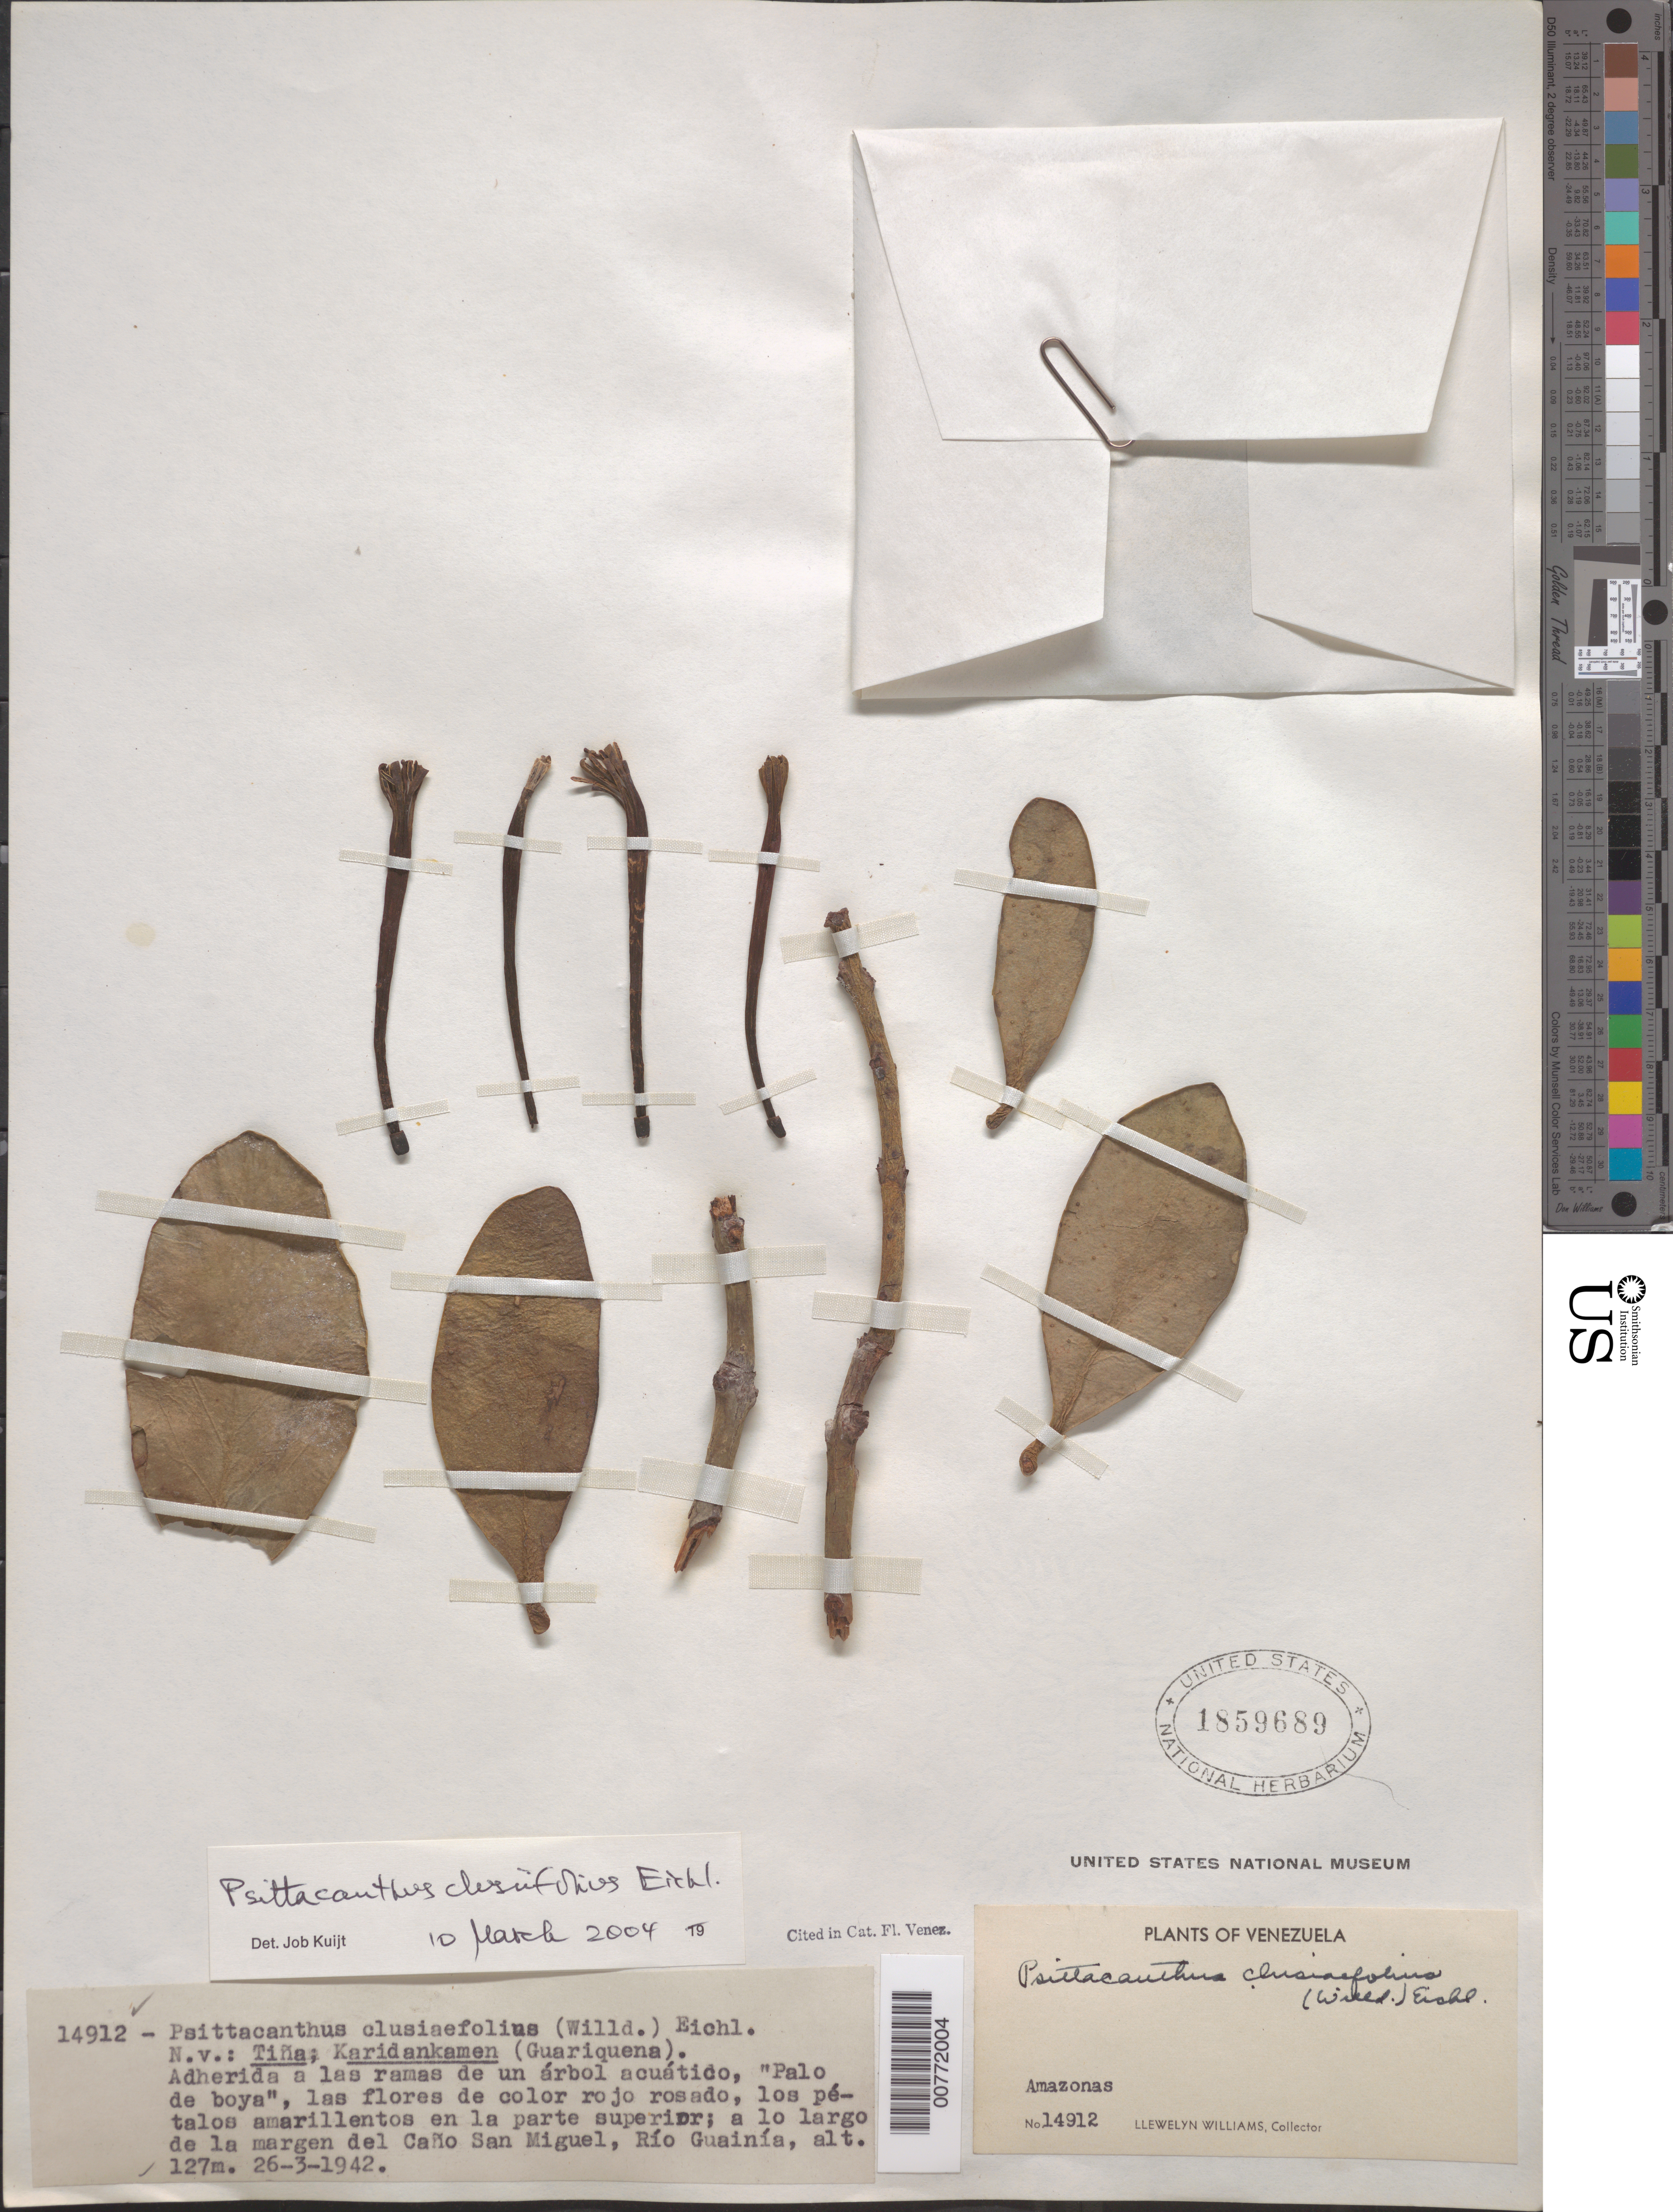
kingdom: Plantae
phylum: Tracheophyta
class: Magnoliopsida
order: Santalales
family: Loranthaceae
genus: Psittacanthus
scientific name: Psittacanthus clusiifolius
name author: Eichler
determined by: Kuijt, Job, (CANADA)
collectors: Ll. Williams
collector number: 14912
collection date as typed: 26-Mar-42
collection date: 1942-03-26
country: Venezuela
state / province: Amazonas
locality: Caño San Miguel, a lo largo de la margen del; Río Guainía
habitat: Adherita a las ramas de un arbol aquatico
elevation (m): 120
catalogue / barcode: US 1859689